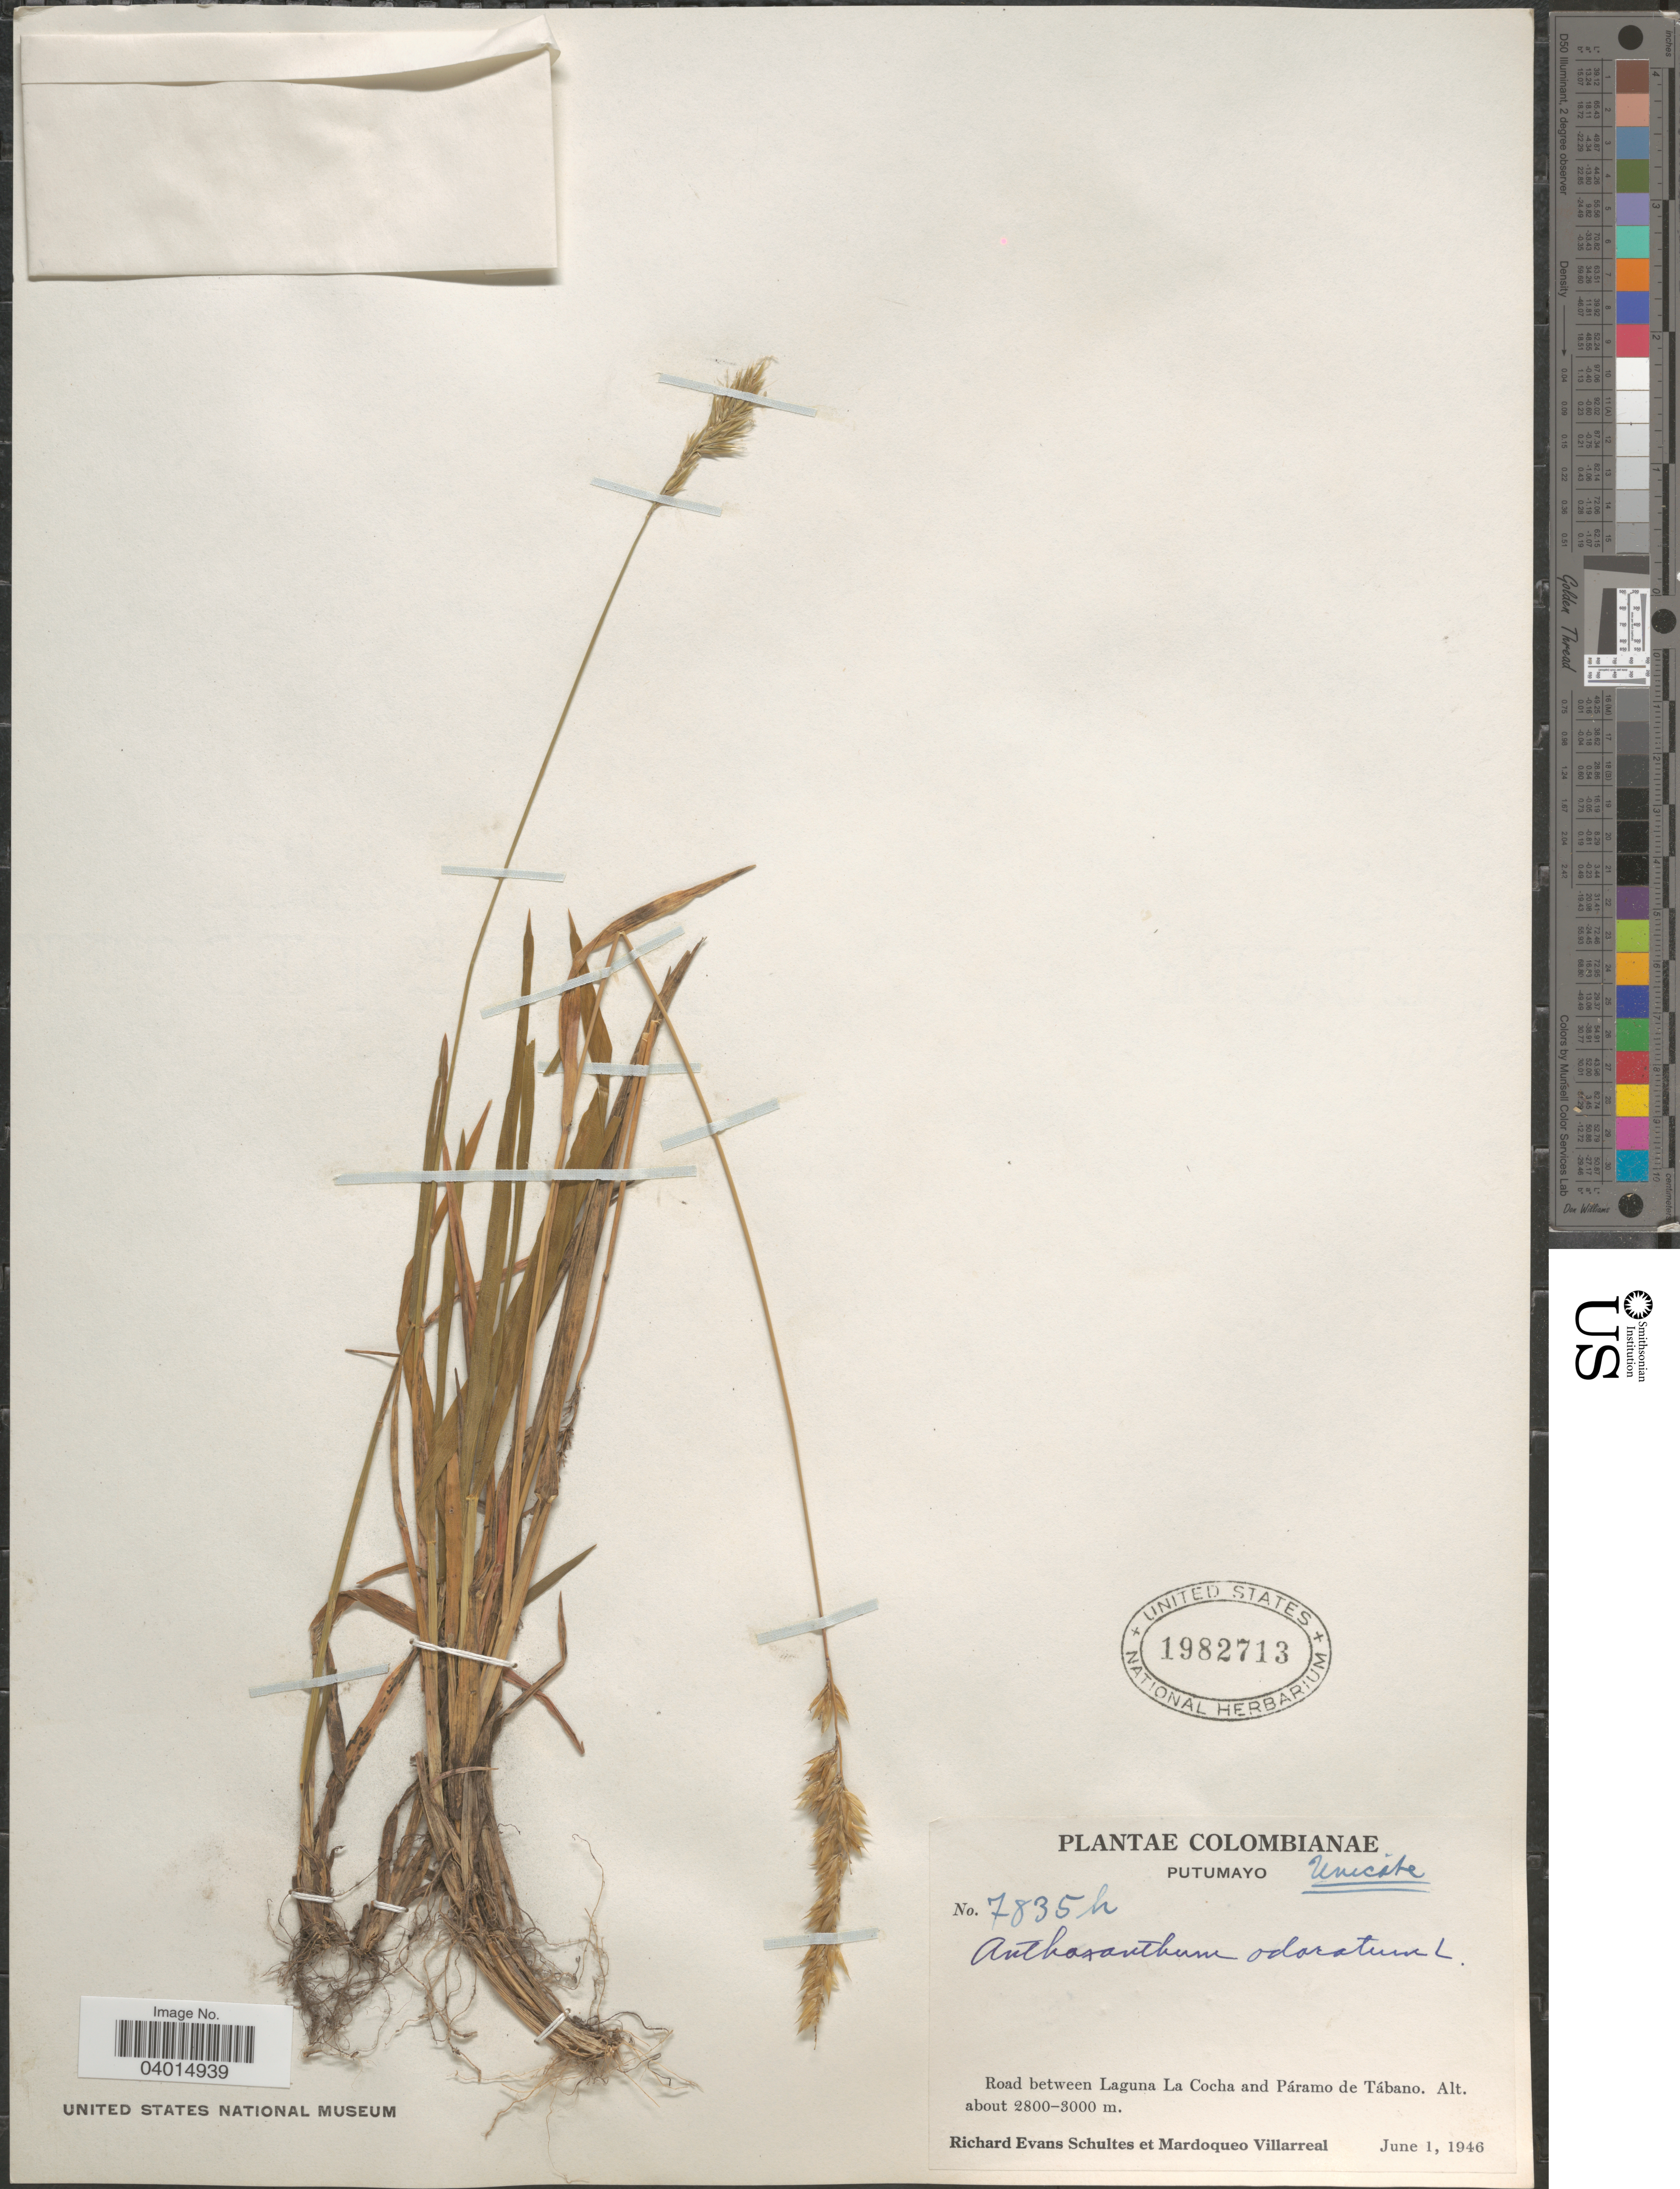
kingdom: Plantae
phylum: Tracheophyta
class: Liliopsida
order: Poales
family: Poaceae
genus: Anthoxanthum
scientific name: Anthoxanthum odoratum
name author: L.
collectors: R. E. Schultes & M. Villarreal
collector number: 7835h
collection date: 1946-06-01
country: Colombia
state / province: Putumayo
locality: Road between Laguna La Cocha and Páramo de Tábano.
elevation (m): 2800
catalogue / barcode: US 1982713